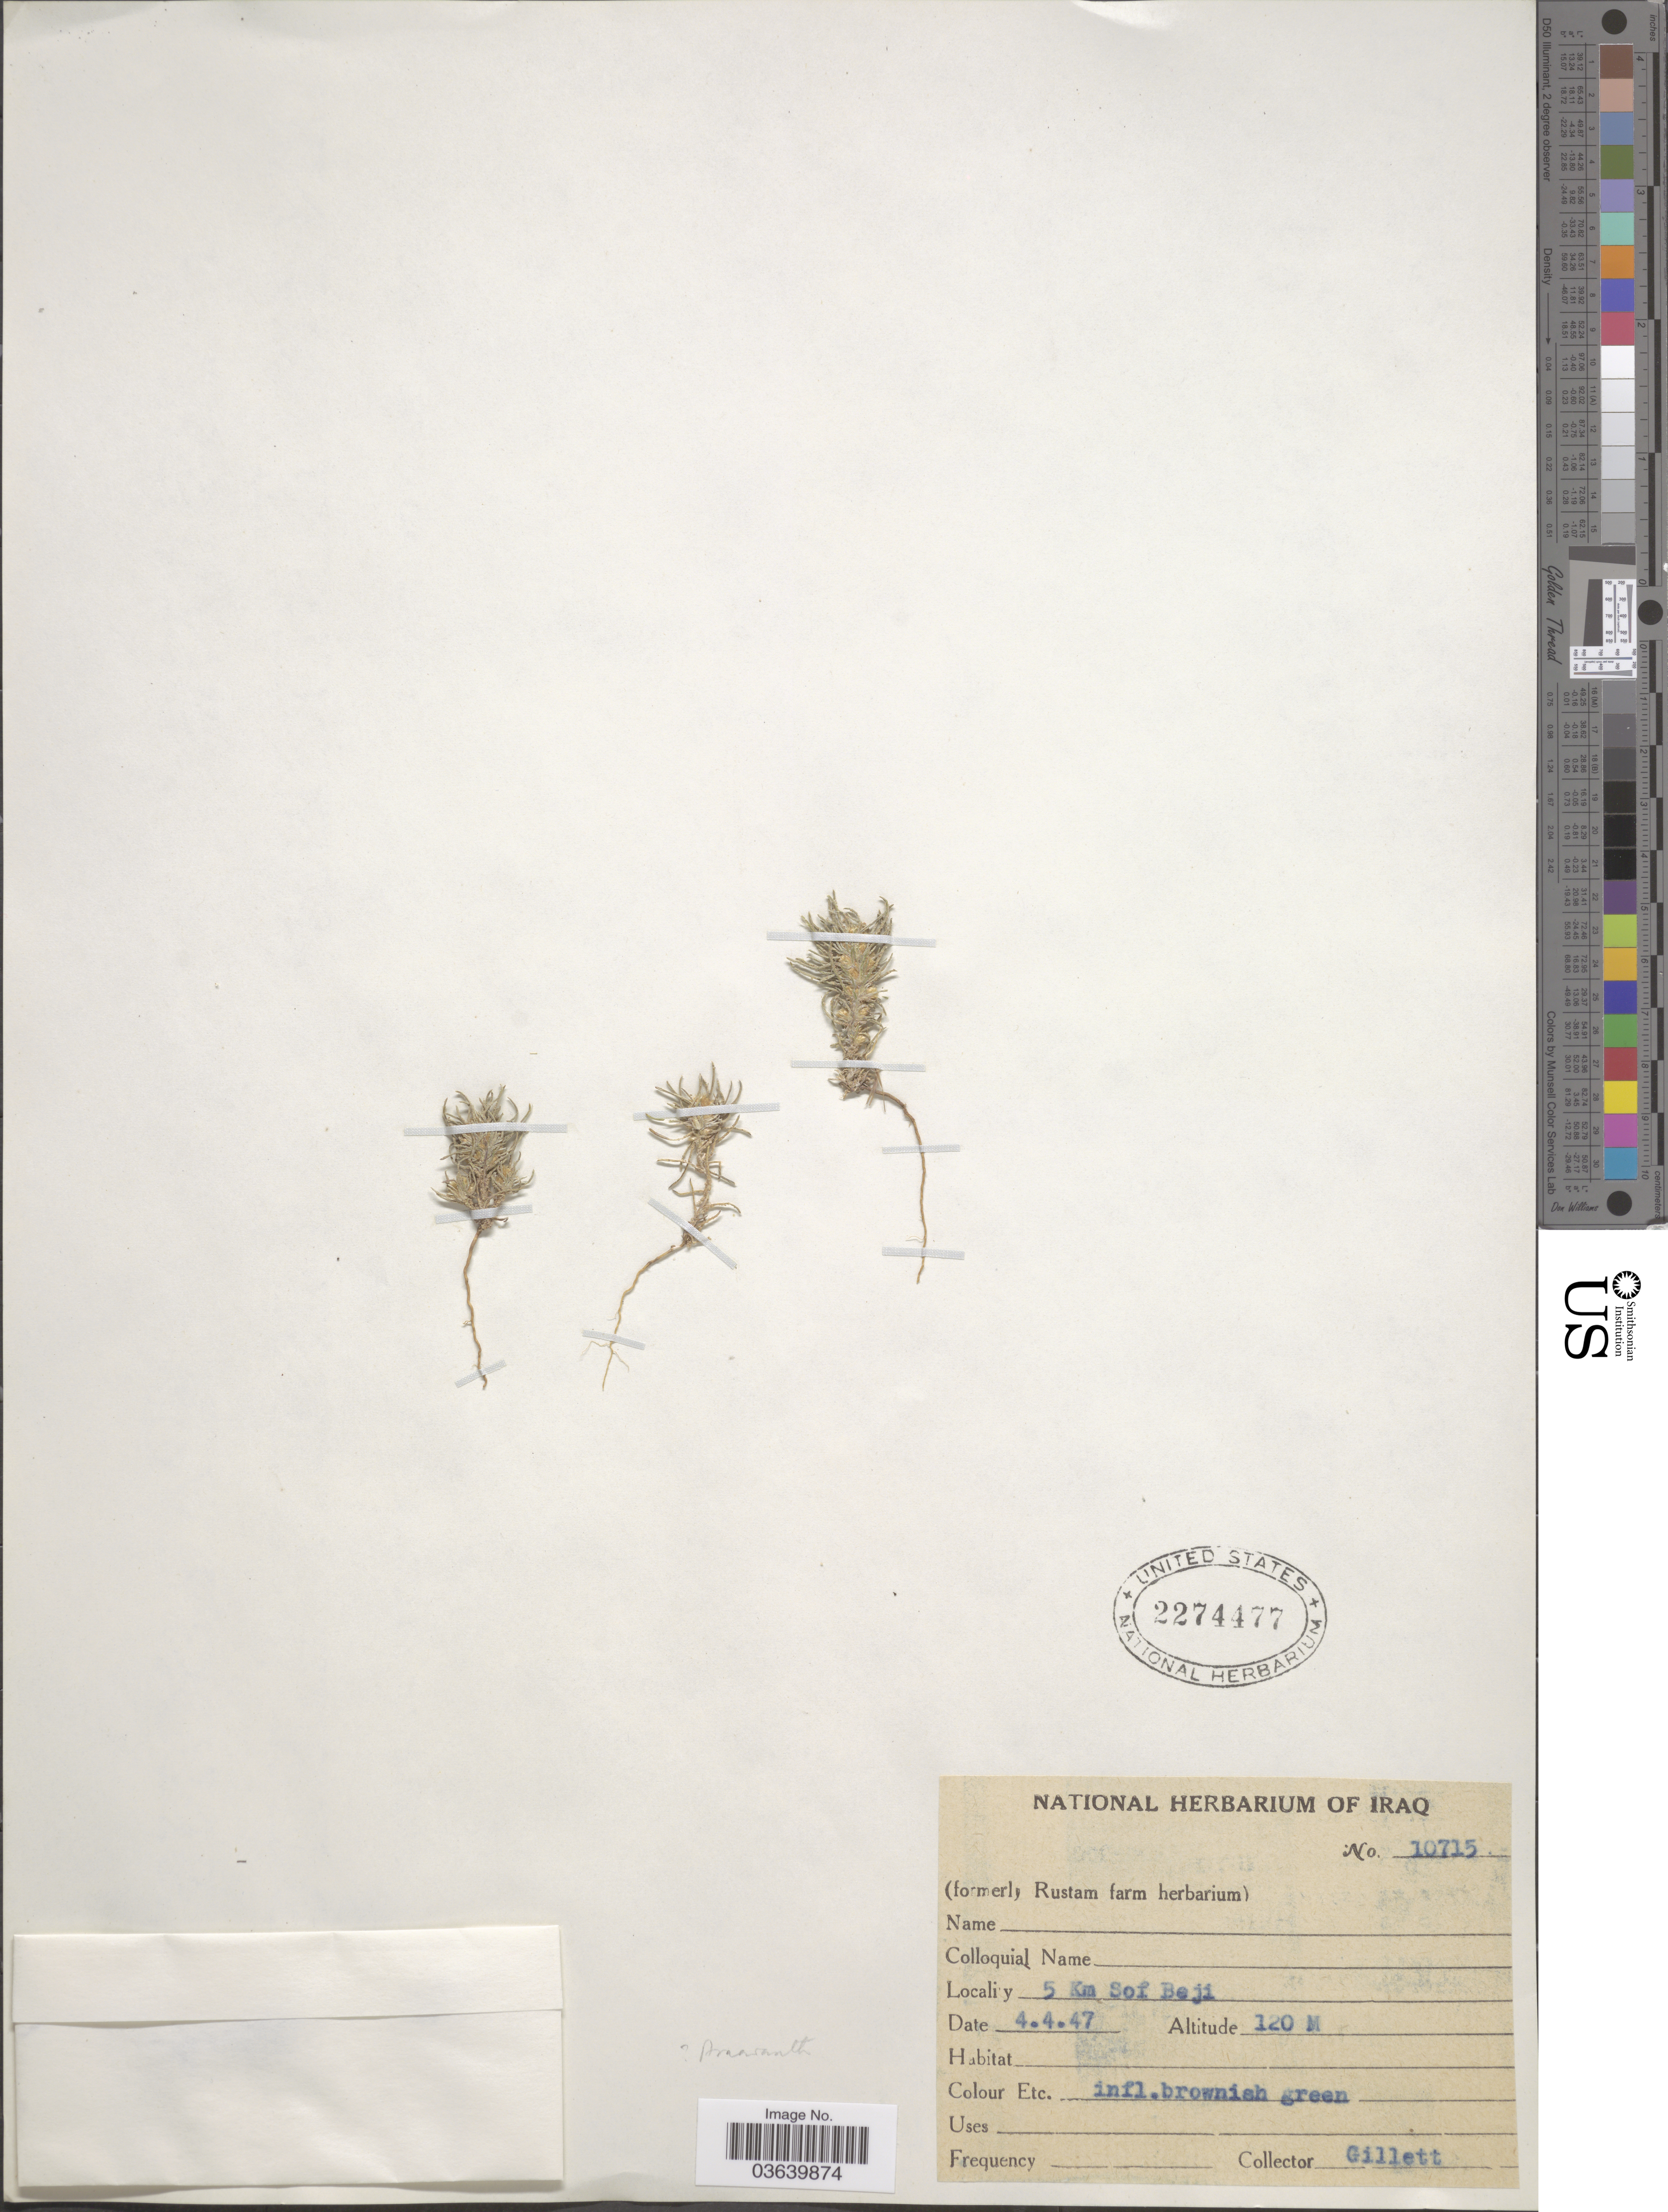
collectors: Gillett, --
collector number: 10715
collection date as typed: Transcribed d/m/y: 4/4/47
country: Iraq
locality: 5 Km S of Beji.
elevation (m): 120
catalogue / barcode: US 2274477